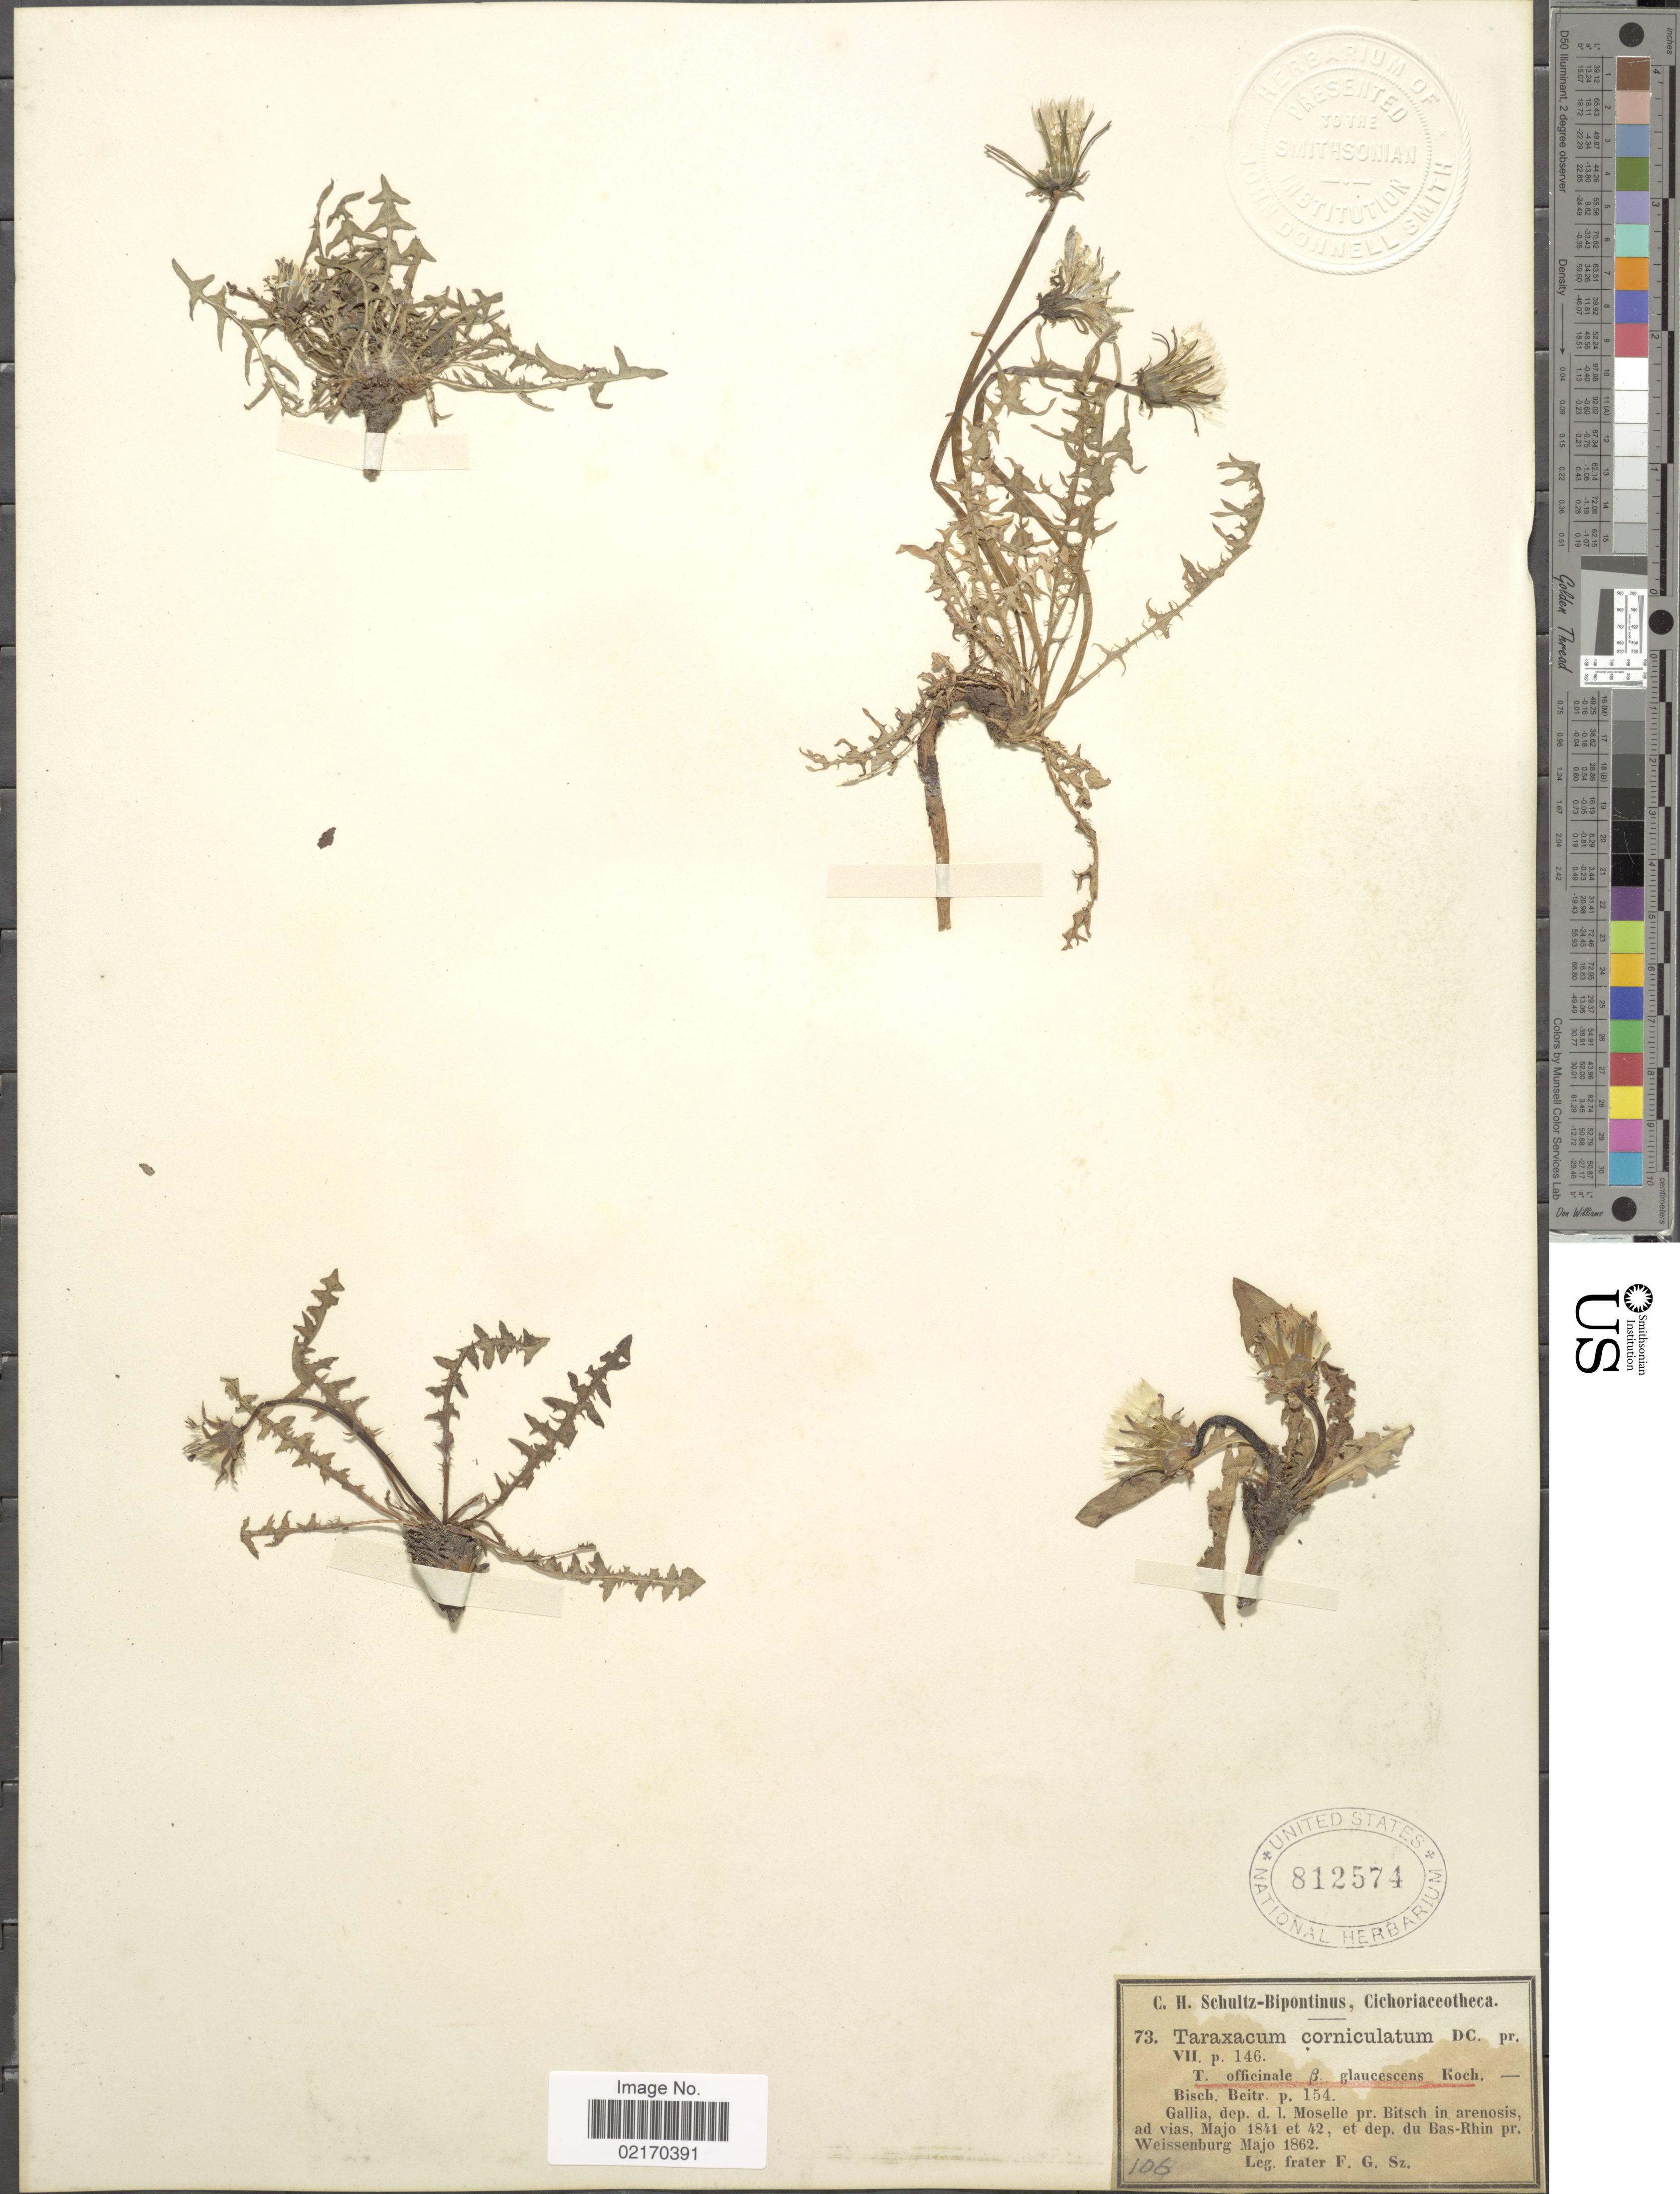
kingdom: Plantae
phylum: Tracheophyta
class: Magnoliopsida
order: Asterales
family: Asteraceae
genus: Taraxacum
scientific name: Taraxacum corniculatum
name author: DC.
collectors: F. Sz.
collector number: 73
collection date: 1841-05/1842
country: France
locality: Gallia, dep. d. l. Moselle pr. Bitsch in arenosis, ad vias, et dep. du Bas-Rhin pr. Weissenburg.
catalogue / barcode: US 812574